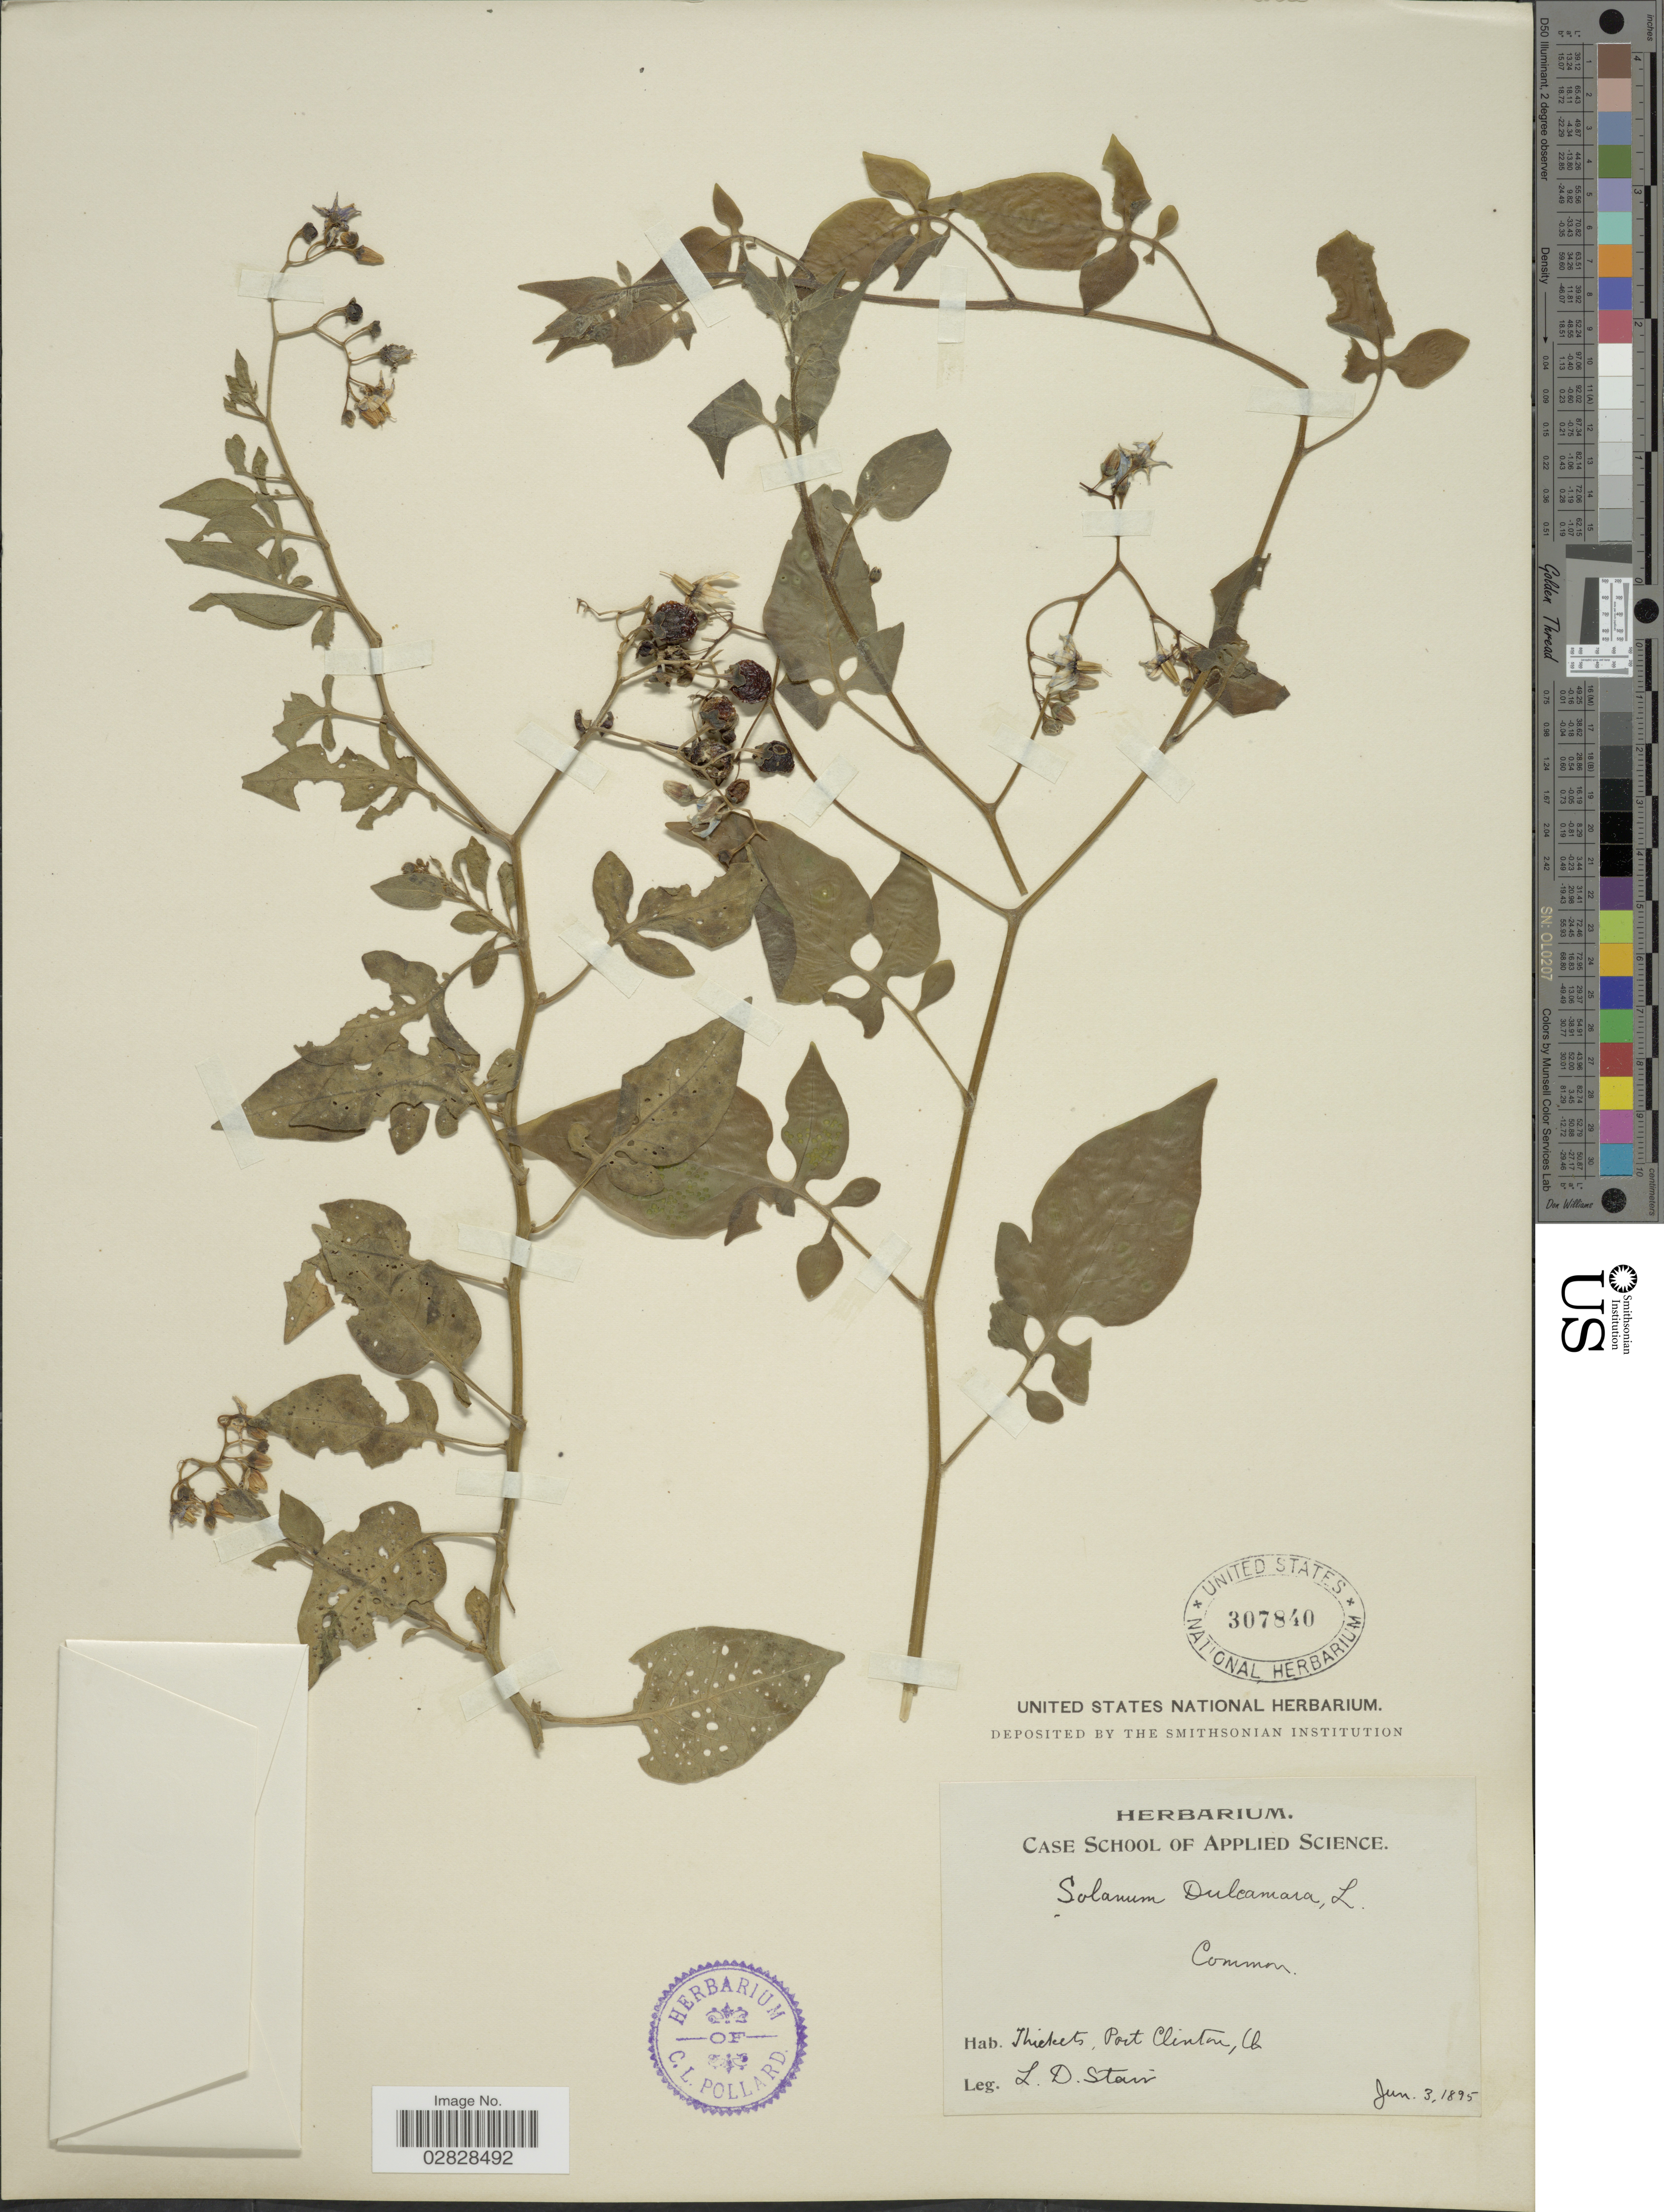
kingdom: Plantae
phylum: Tracheophyta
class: Magnoliopsida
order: Solanales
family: Solanaceae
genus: Solanum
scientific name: Solanum dulcamara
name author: L.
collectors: L. Stair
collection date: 1895-06-03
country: United States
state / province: Ohio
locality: Port Clinton.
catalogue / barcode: US 307840